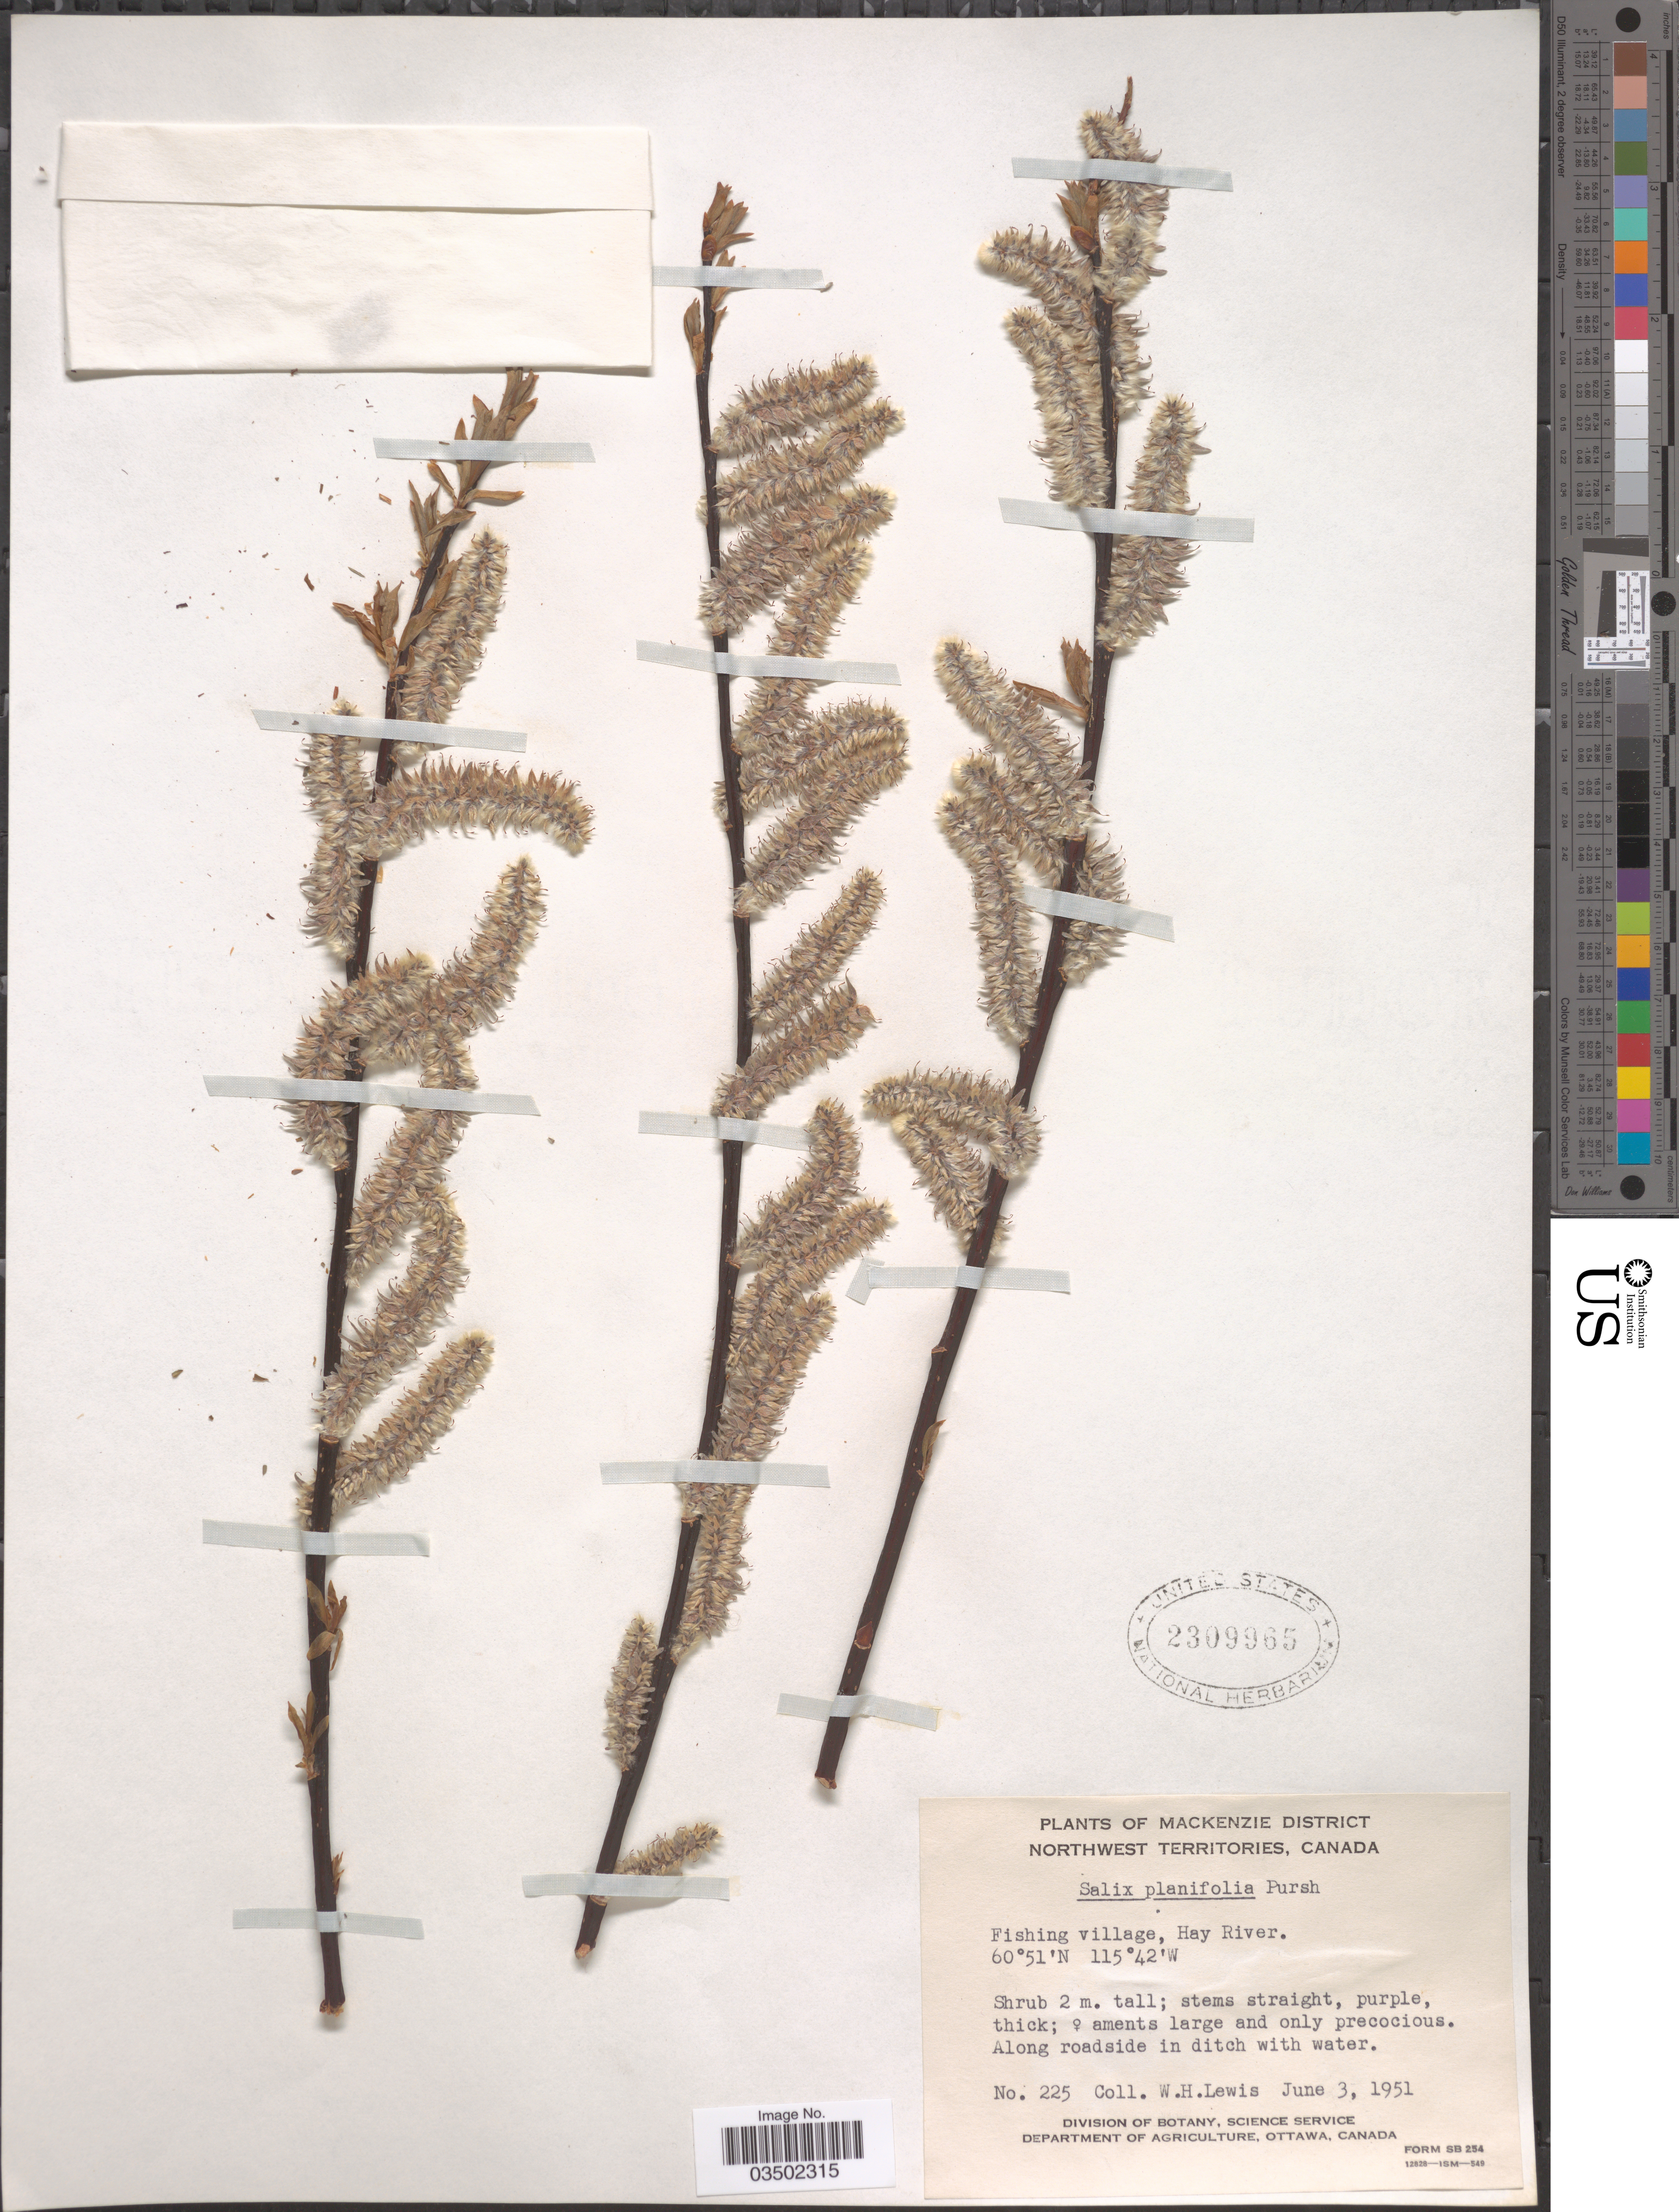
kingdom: Plantae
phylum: Tracheophyta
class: Magnoliopsida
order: Malpighiales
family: Salicaceae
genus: Salix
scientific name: Salix planifolia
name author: Pursh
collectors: W. H. Lewis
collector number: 225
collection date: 1951-06-03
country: Canada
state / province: Northwest Territories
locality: Mackenzie District. Fishing village, Hay River.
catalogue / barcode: US 2309965